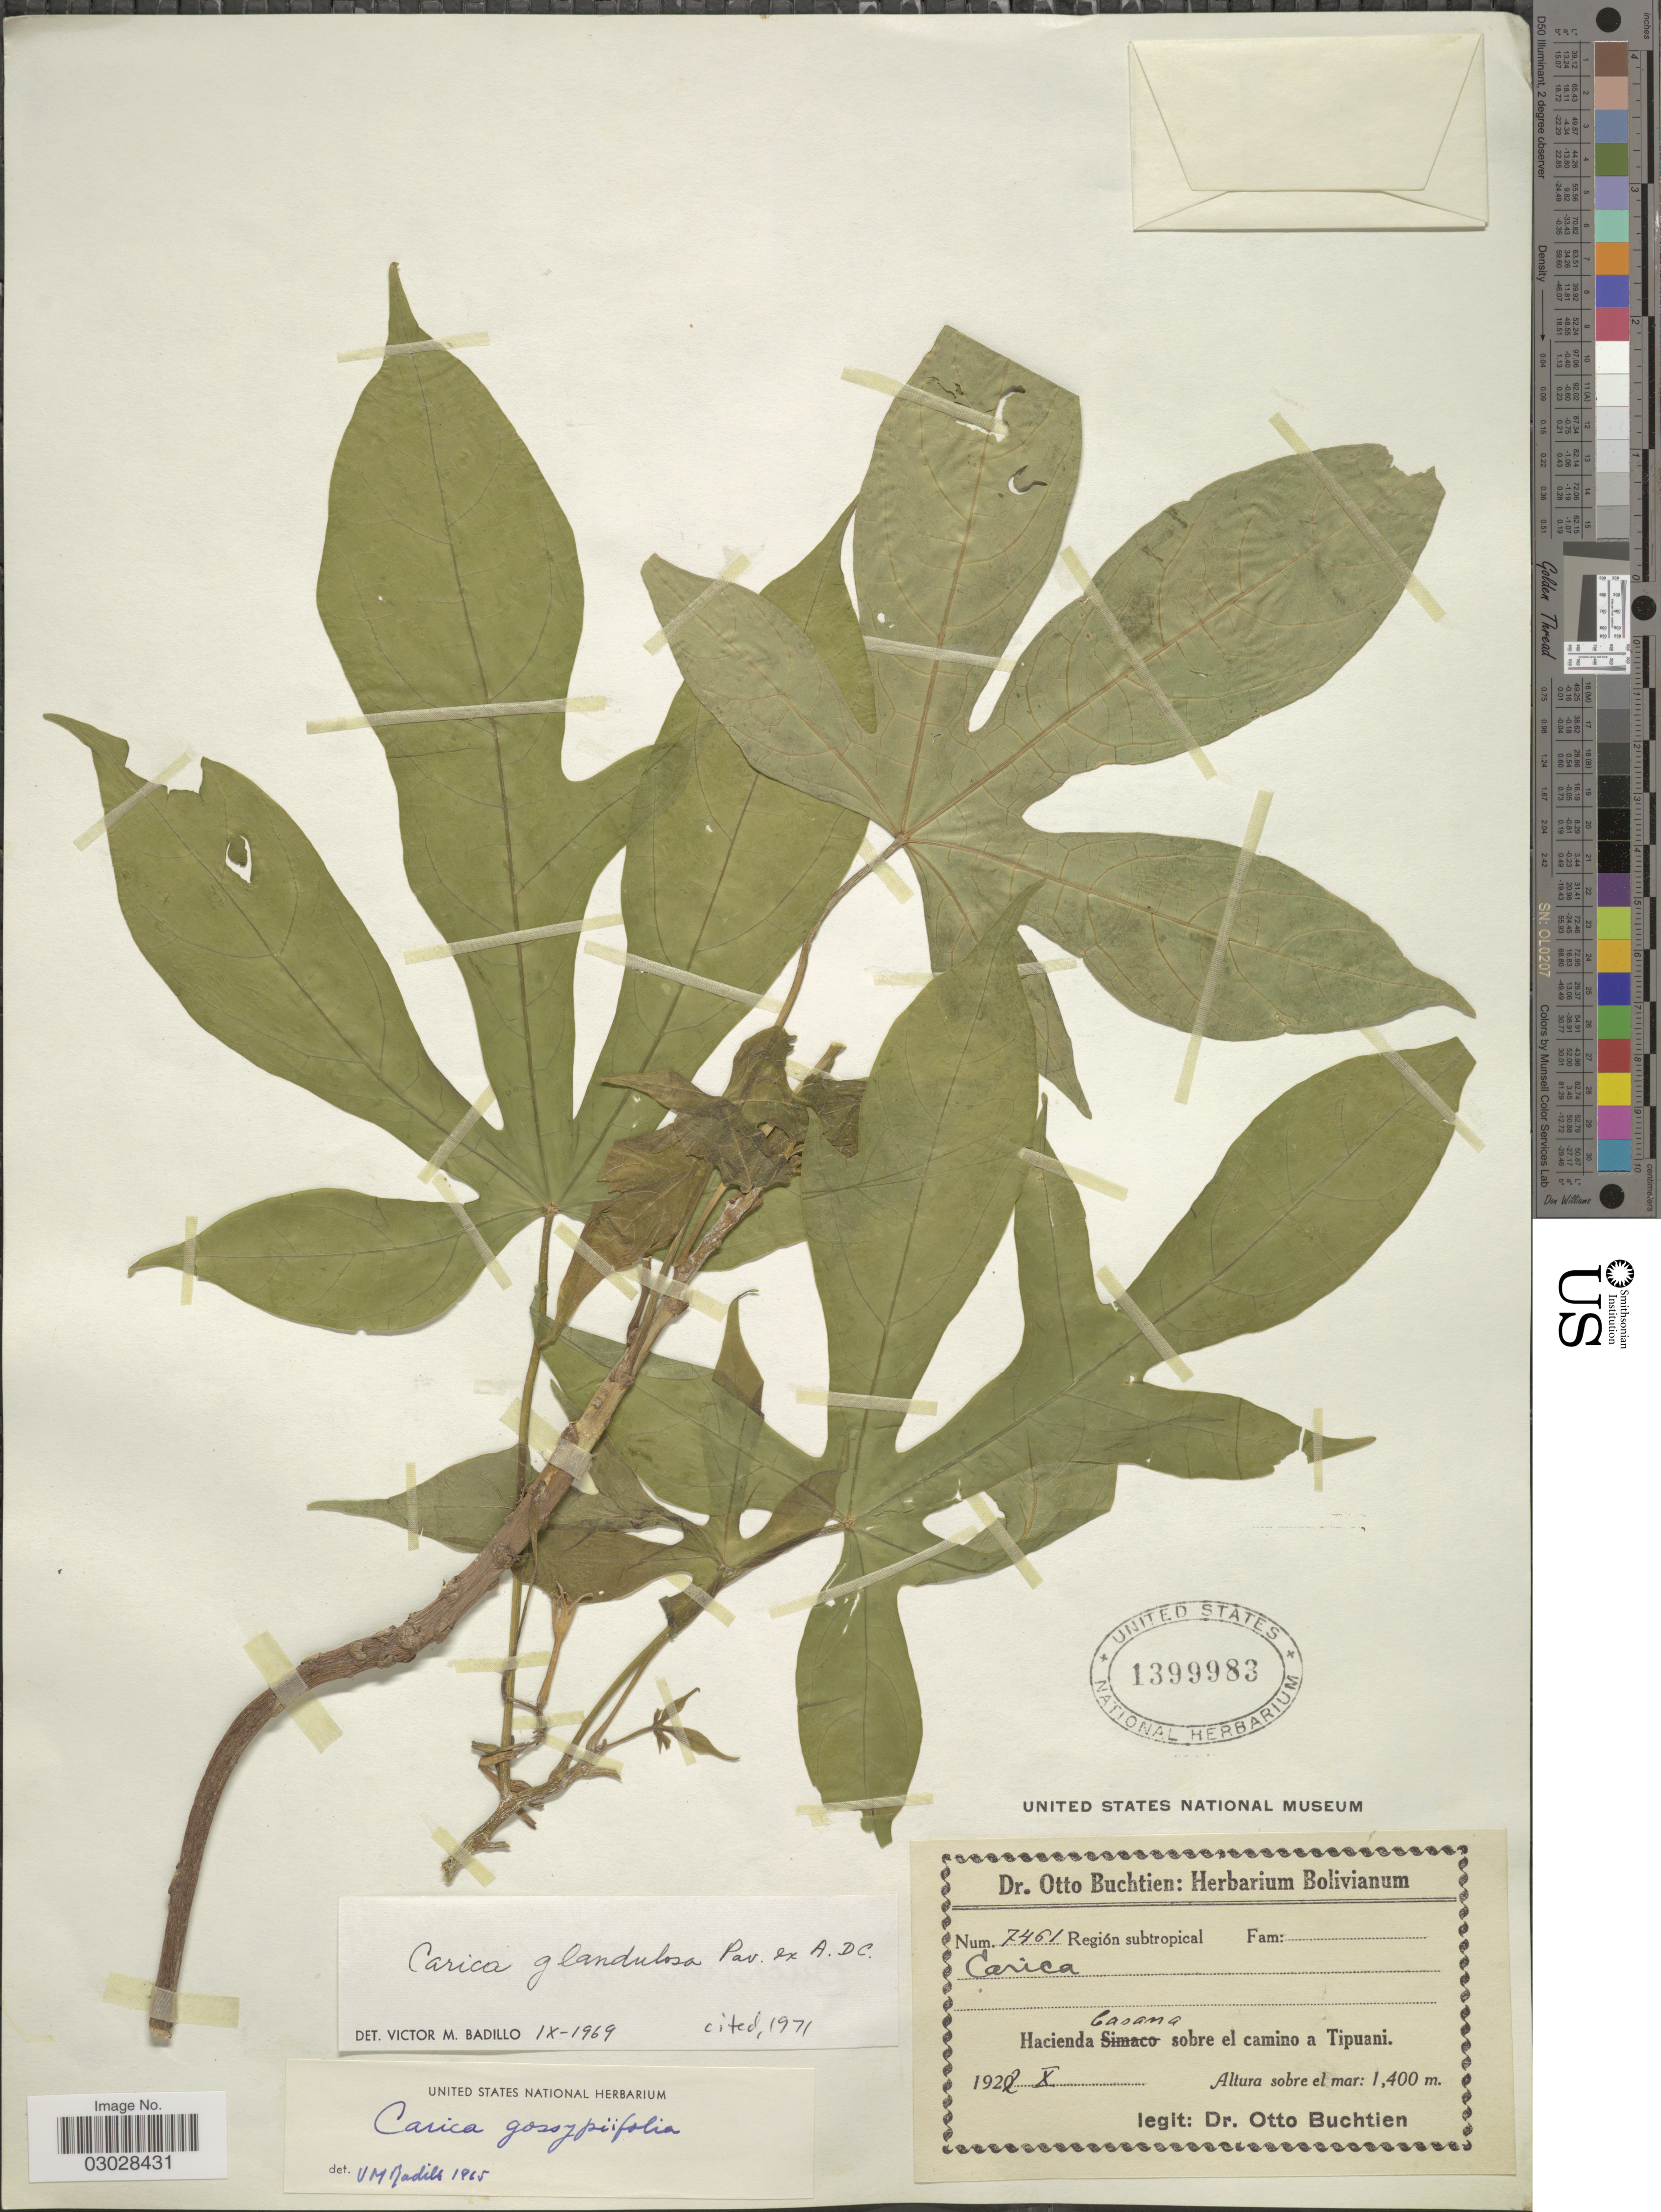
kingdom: Plantae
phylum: Tracheophyta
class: Magnoliopsida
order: Brassicales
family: Caricaceae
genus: Vasconcellea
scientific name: Vasconcellea glandulosa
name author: A. DC.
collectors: O. Buchtien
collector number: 7461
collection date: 1922-10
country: Bolivia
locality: Región subtropical, Hacienda Casana sobre el camino a Tipuani.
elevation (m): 1400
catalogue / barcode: US 1399983